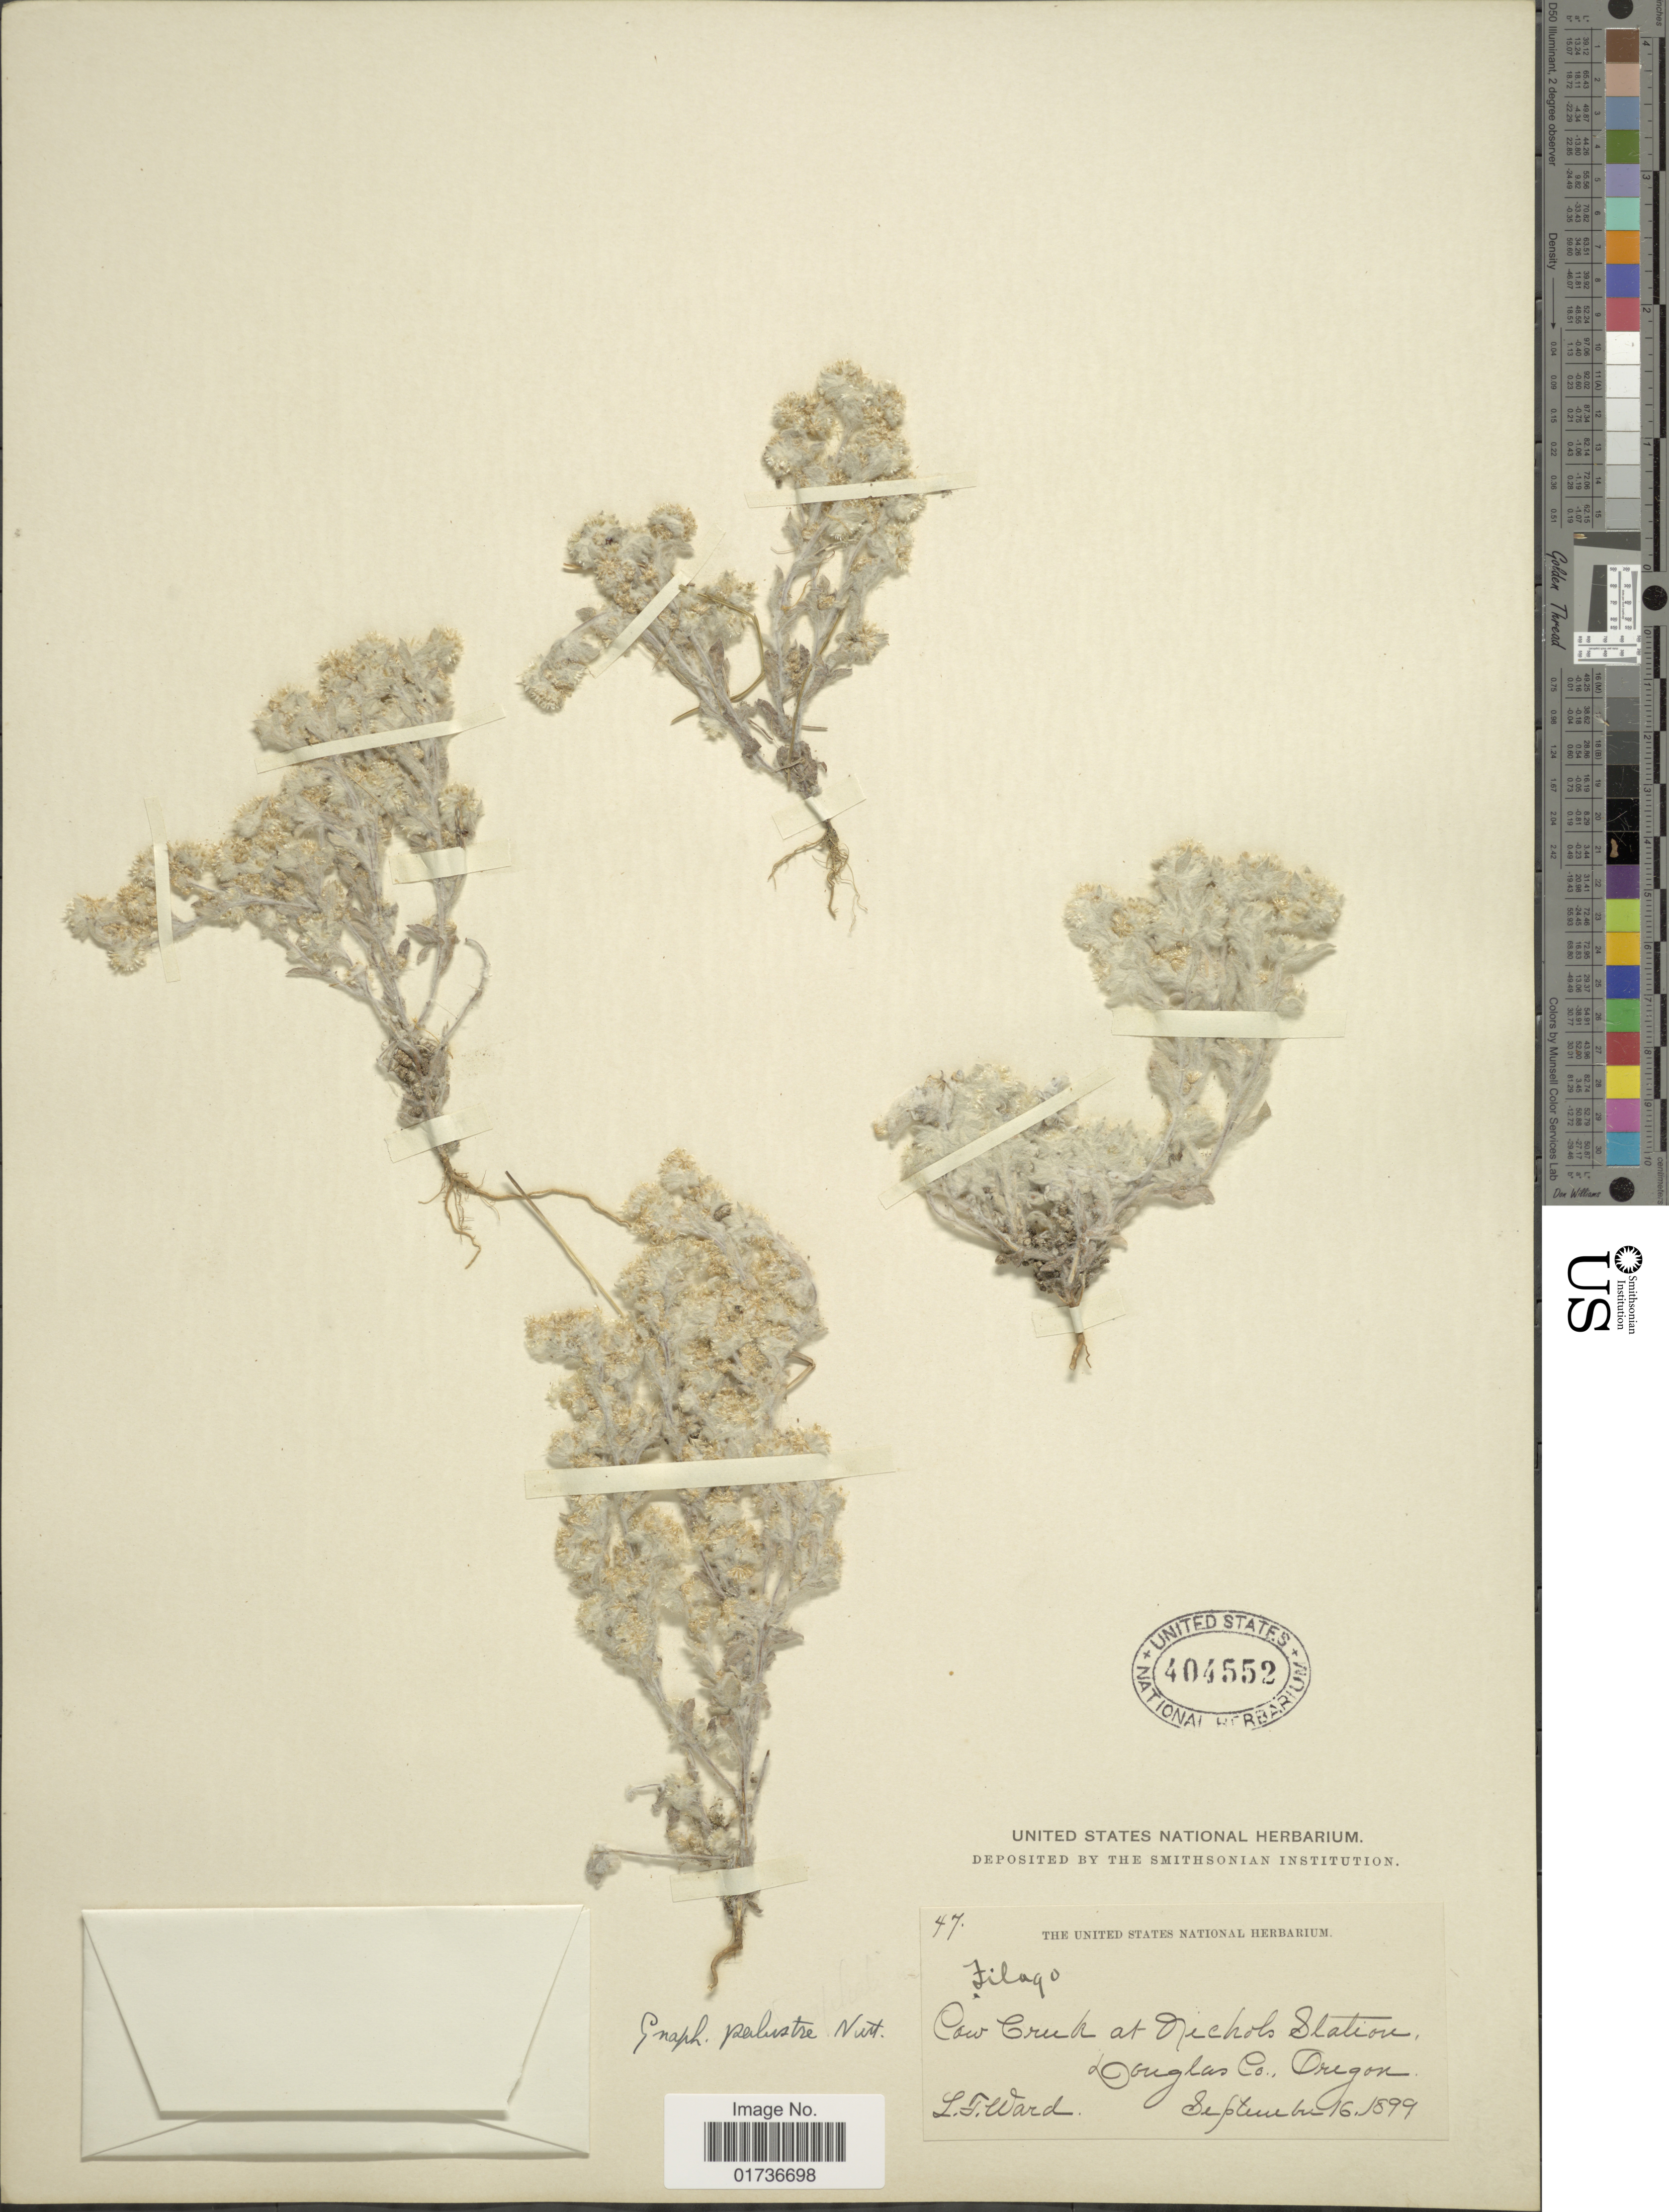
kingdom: Plantae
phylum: Tracheophyta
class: Magnoliopsida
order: Asterales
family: Asteraceae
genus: Gnaphalium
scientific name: Gnaphalium palustre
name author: Nutt.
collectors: L. Ward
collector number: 47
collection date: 1899-09-16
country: United States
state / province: Oregon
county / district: Douglas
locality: Cow Creek at Nichols Station, Douglas Co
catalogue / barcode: US 404552